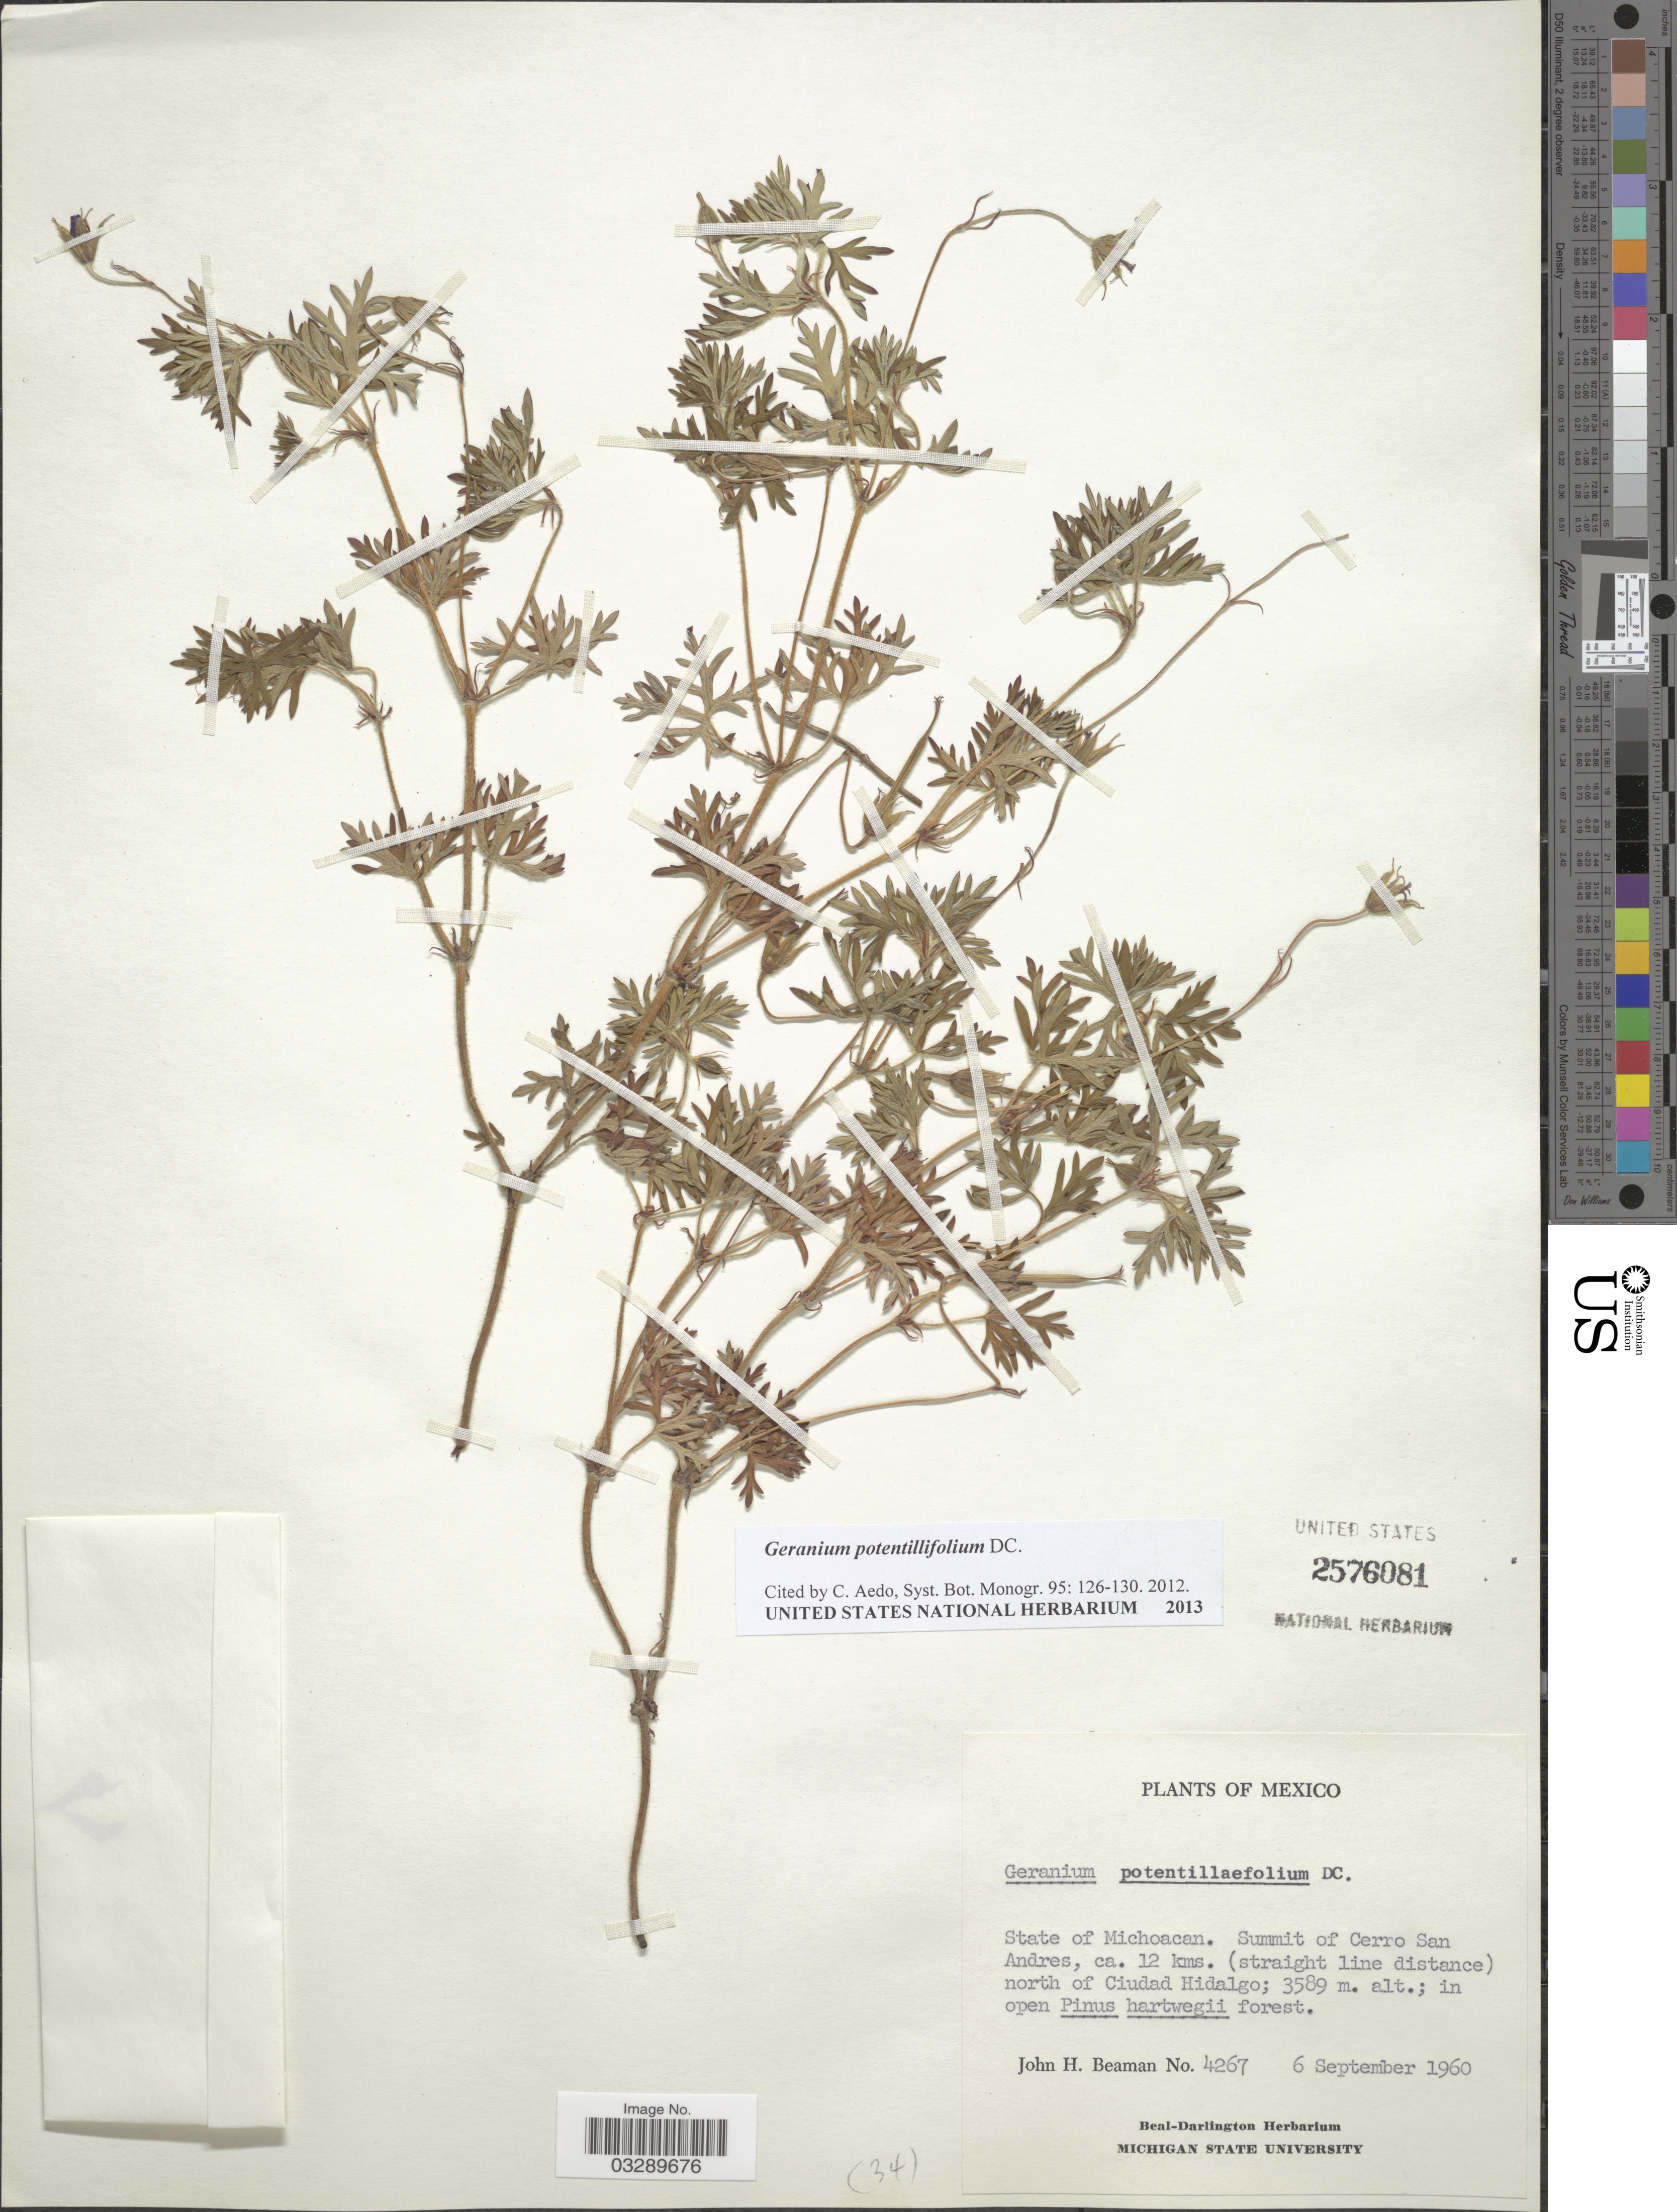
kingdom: Plantae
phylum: Tracheophyta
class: Magnoliopsida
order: Geraniales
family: Geraniaceae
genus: Geranium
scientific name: Geranium pontentillifolium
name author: DC.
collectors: J. H. Beaman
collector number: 4267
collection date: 1960-09-06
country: Mexico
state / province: Michoacán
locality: Summit of Cerro San Andres, ca. 12 kms. (straight line distance) north of Ciudad Hidalgo.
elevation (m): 3589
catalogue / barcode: US 2576081